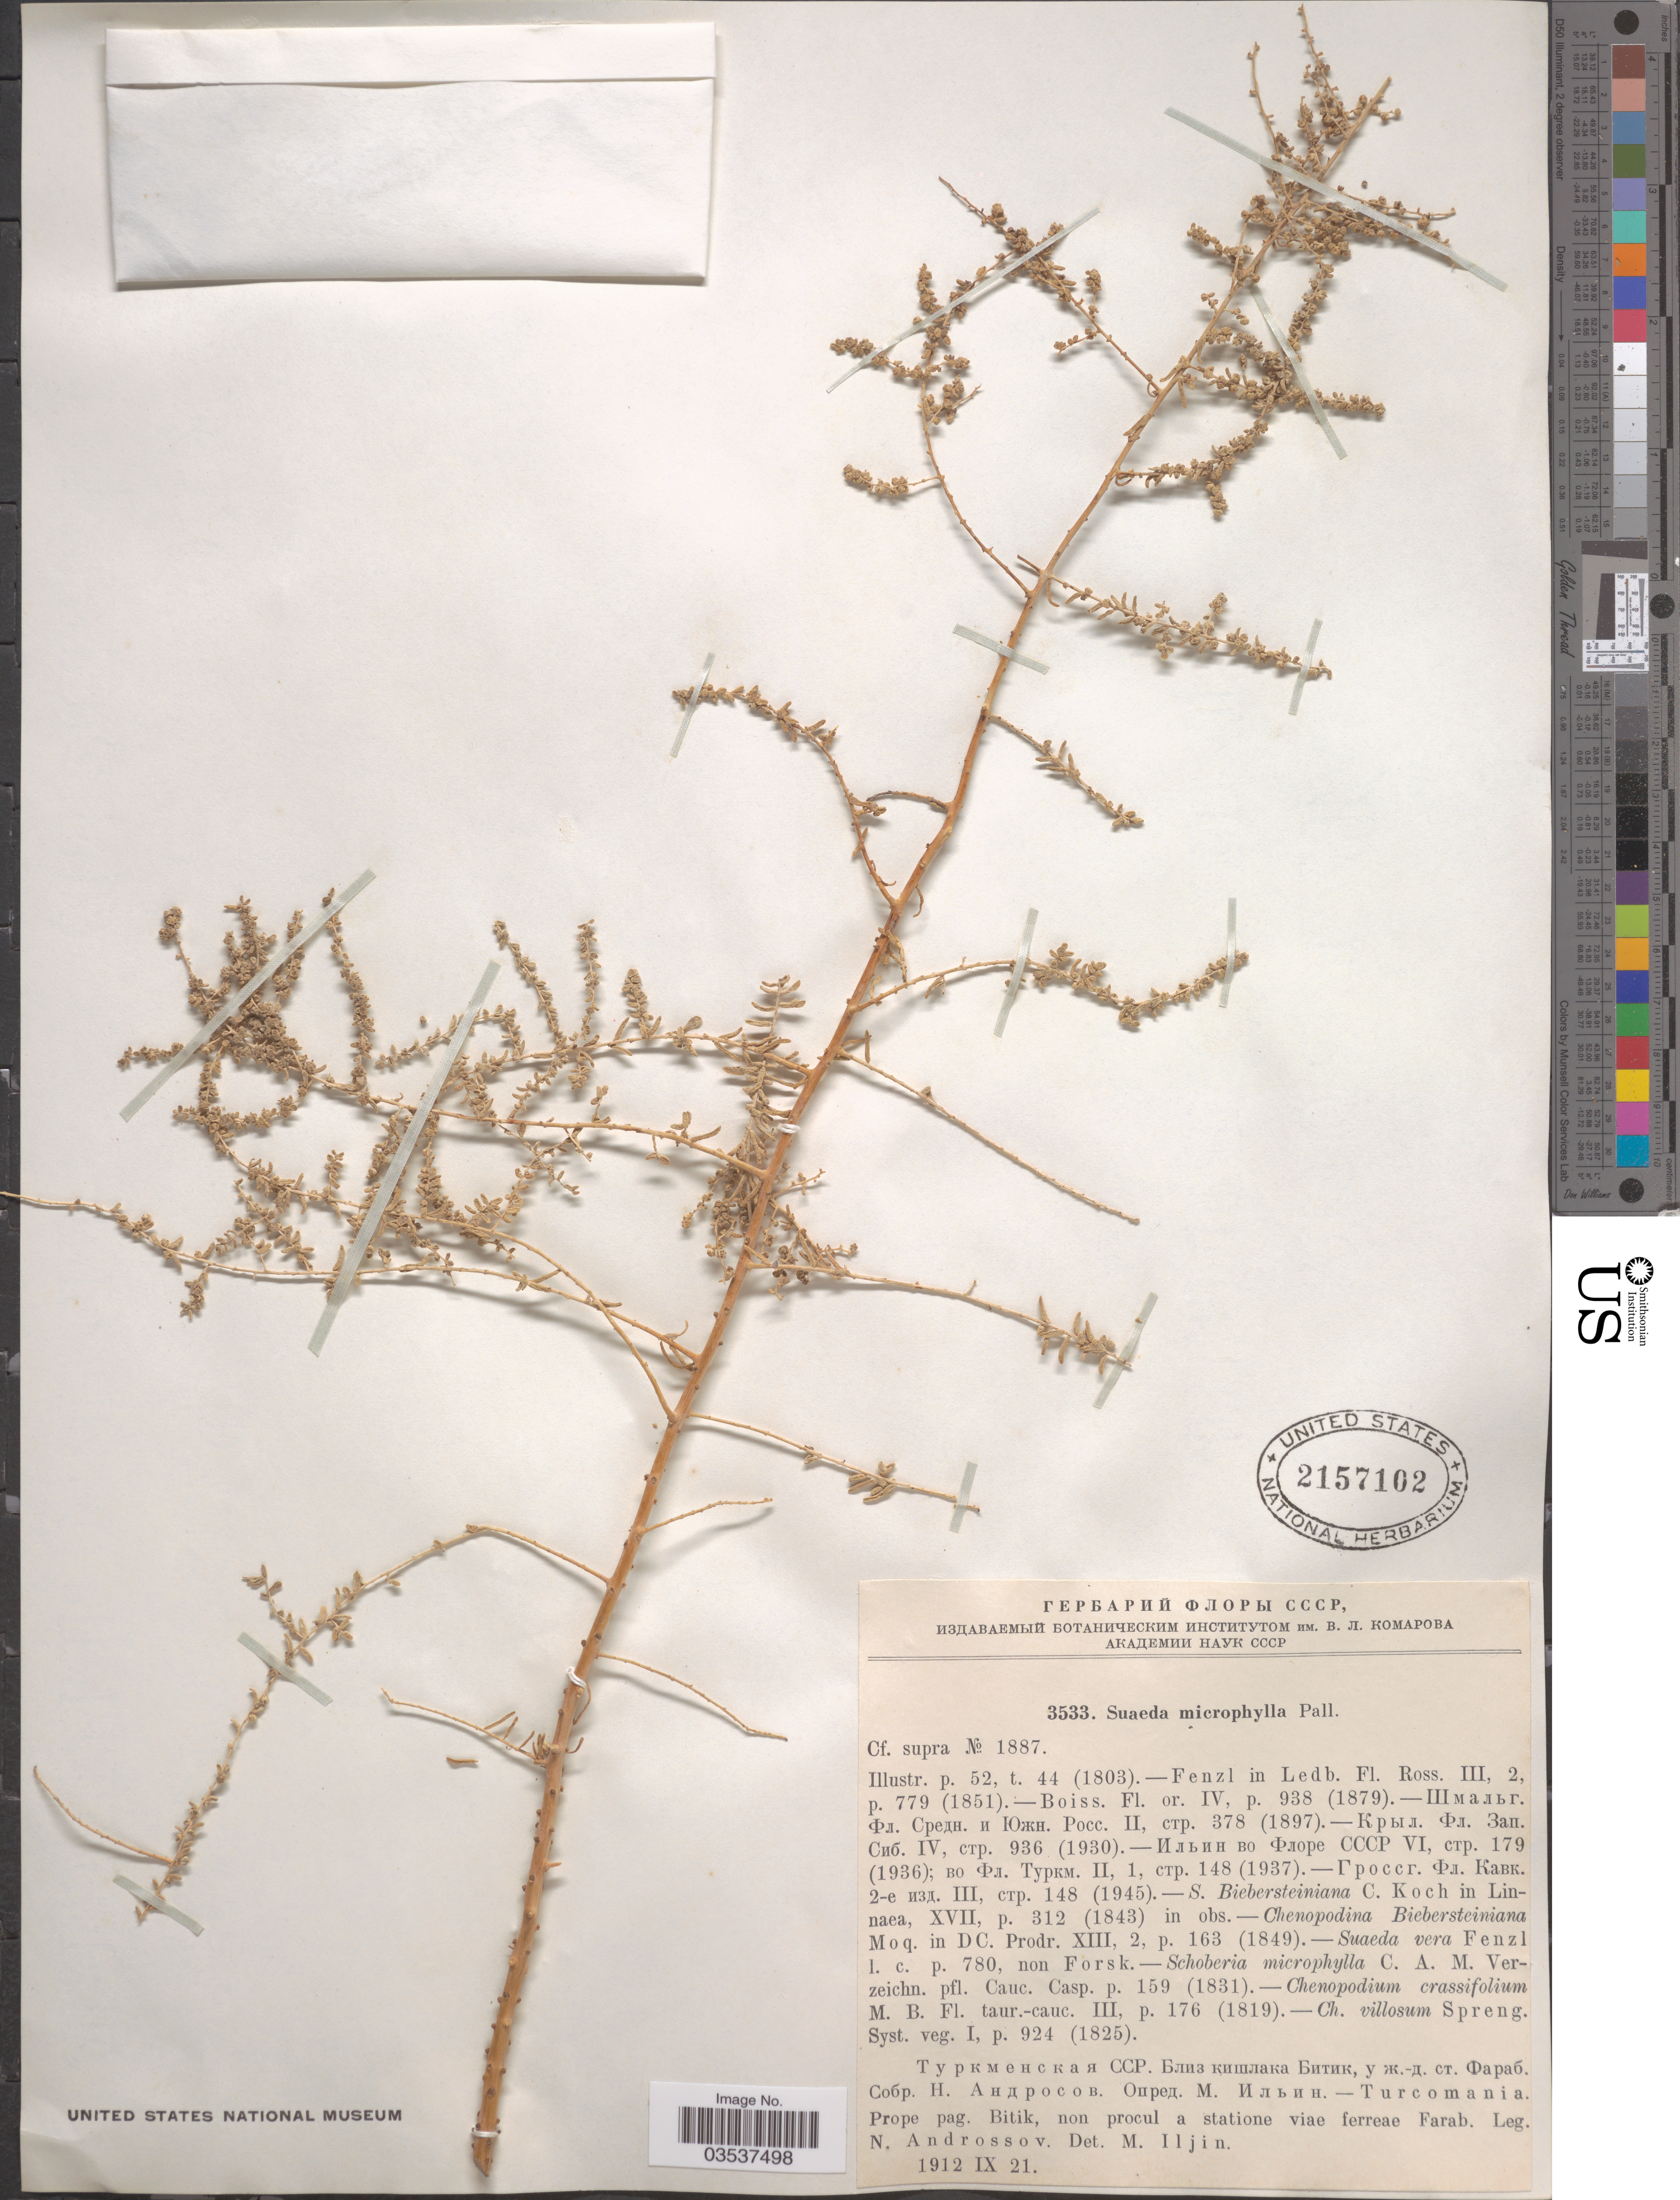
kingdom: Plantae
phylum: Tracheophyta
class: Magnoliopsida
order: Caryophyllales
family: Amaranthaceae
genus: Suaeda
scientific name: Suaeda microphylla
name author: Pall.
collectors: N. Androssov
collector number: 3533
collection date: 1912-09-21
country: Turkmenistan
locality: Turcomania. Prope pag. Bitik, non procul a statione viae ferreae Farab.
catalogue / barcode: US 2157102